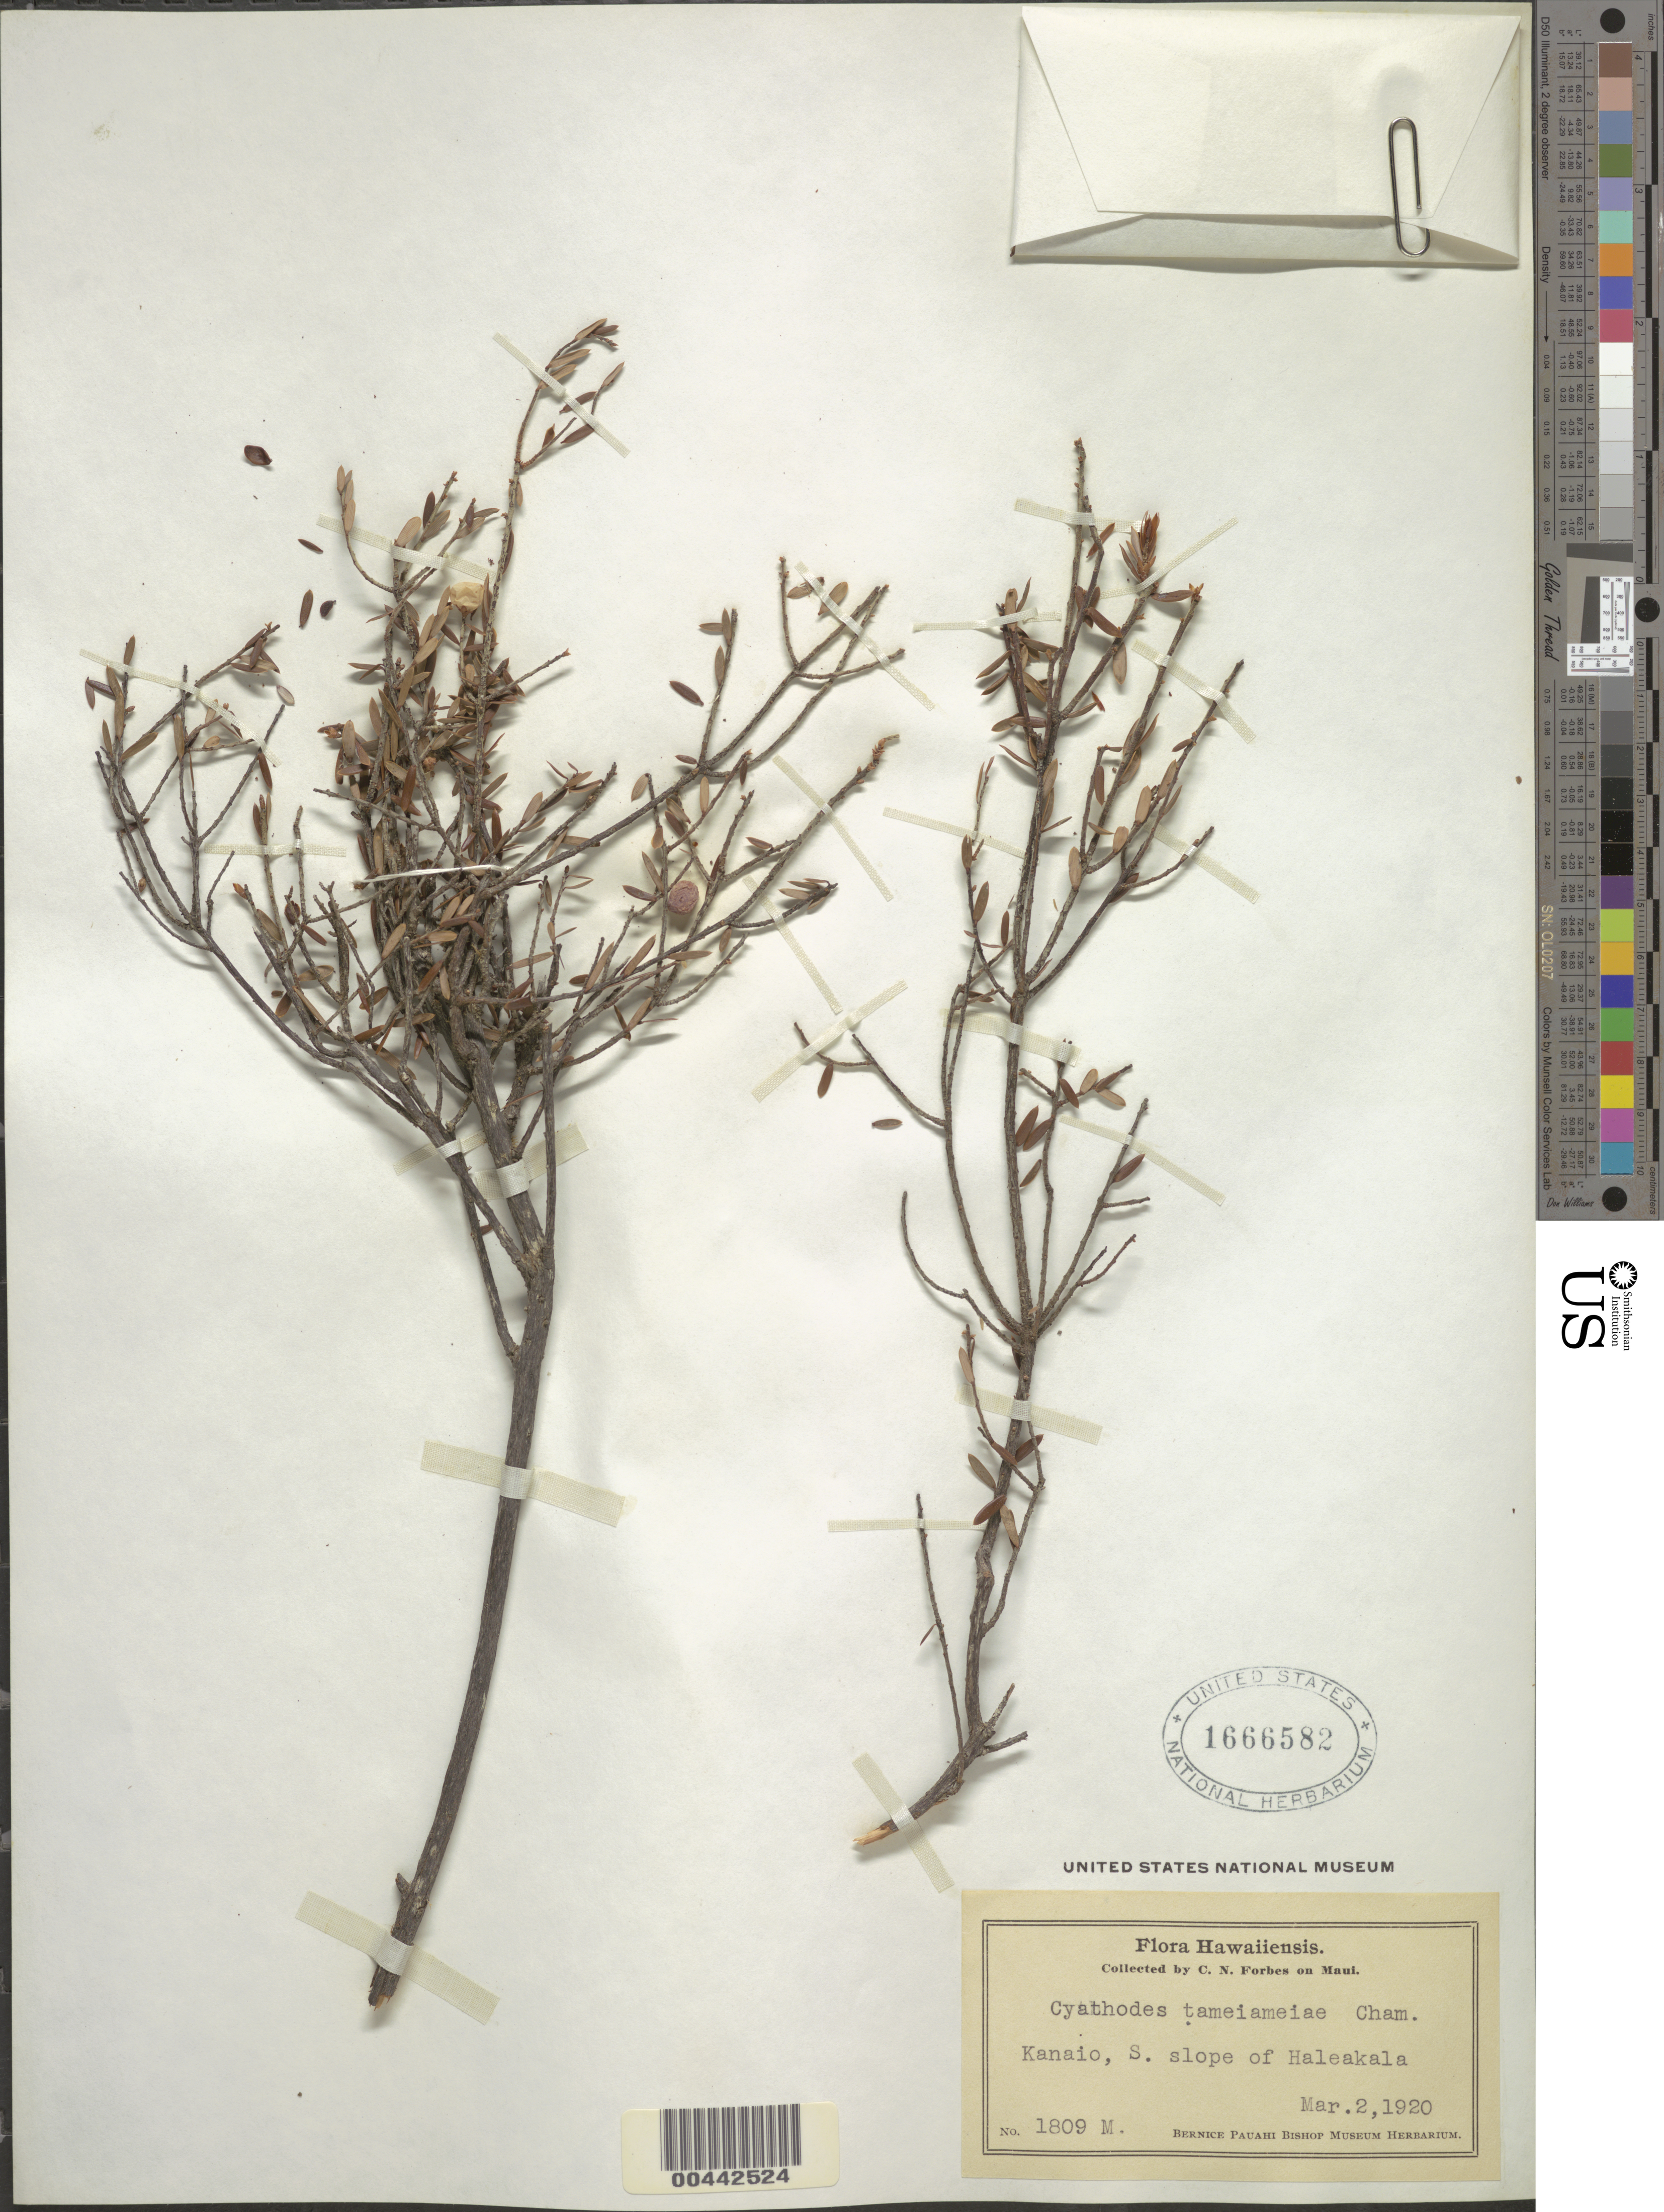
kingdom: Plantae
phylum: Tracheophyta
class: Magnoliopsida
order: Ericales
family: Ericaceae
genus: Leptecophylla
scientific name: Leptecophylla tameiameiae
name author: (Cham. & Schltdl.) C.M. Weiller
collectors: C. N. Forbes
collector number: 1809 M.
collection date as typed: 2 Mar 1920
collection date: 1920-03-02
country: United States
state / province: Hawaii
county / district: Maui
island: Maui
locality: Kanaio, S slope of Haleakala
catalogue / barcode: US 1666582